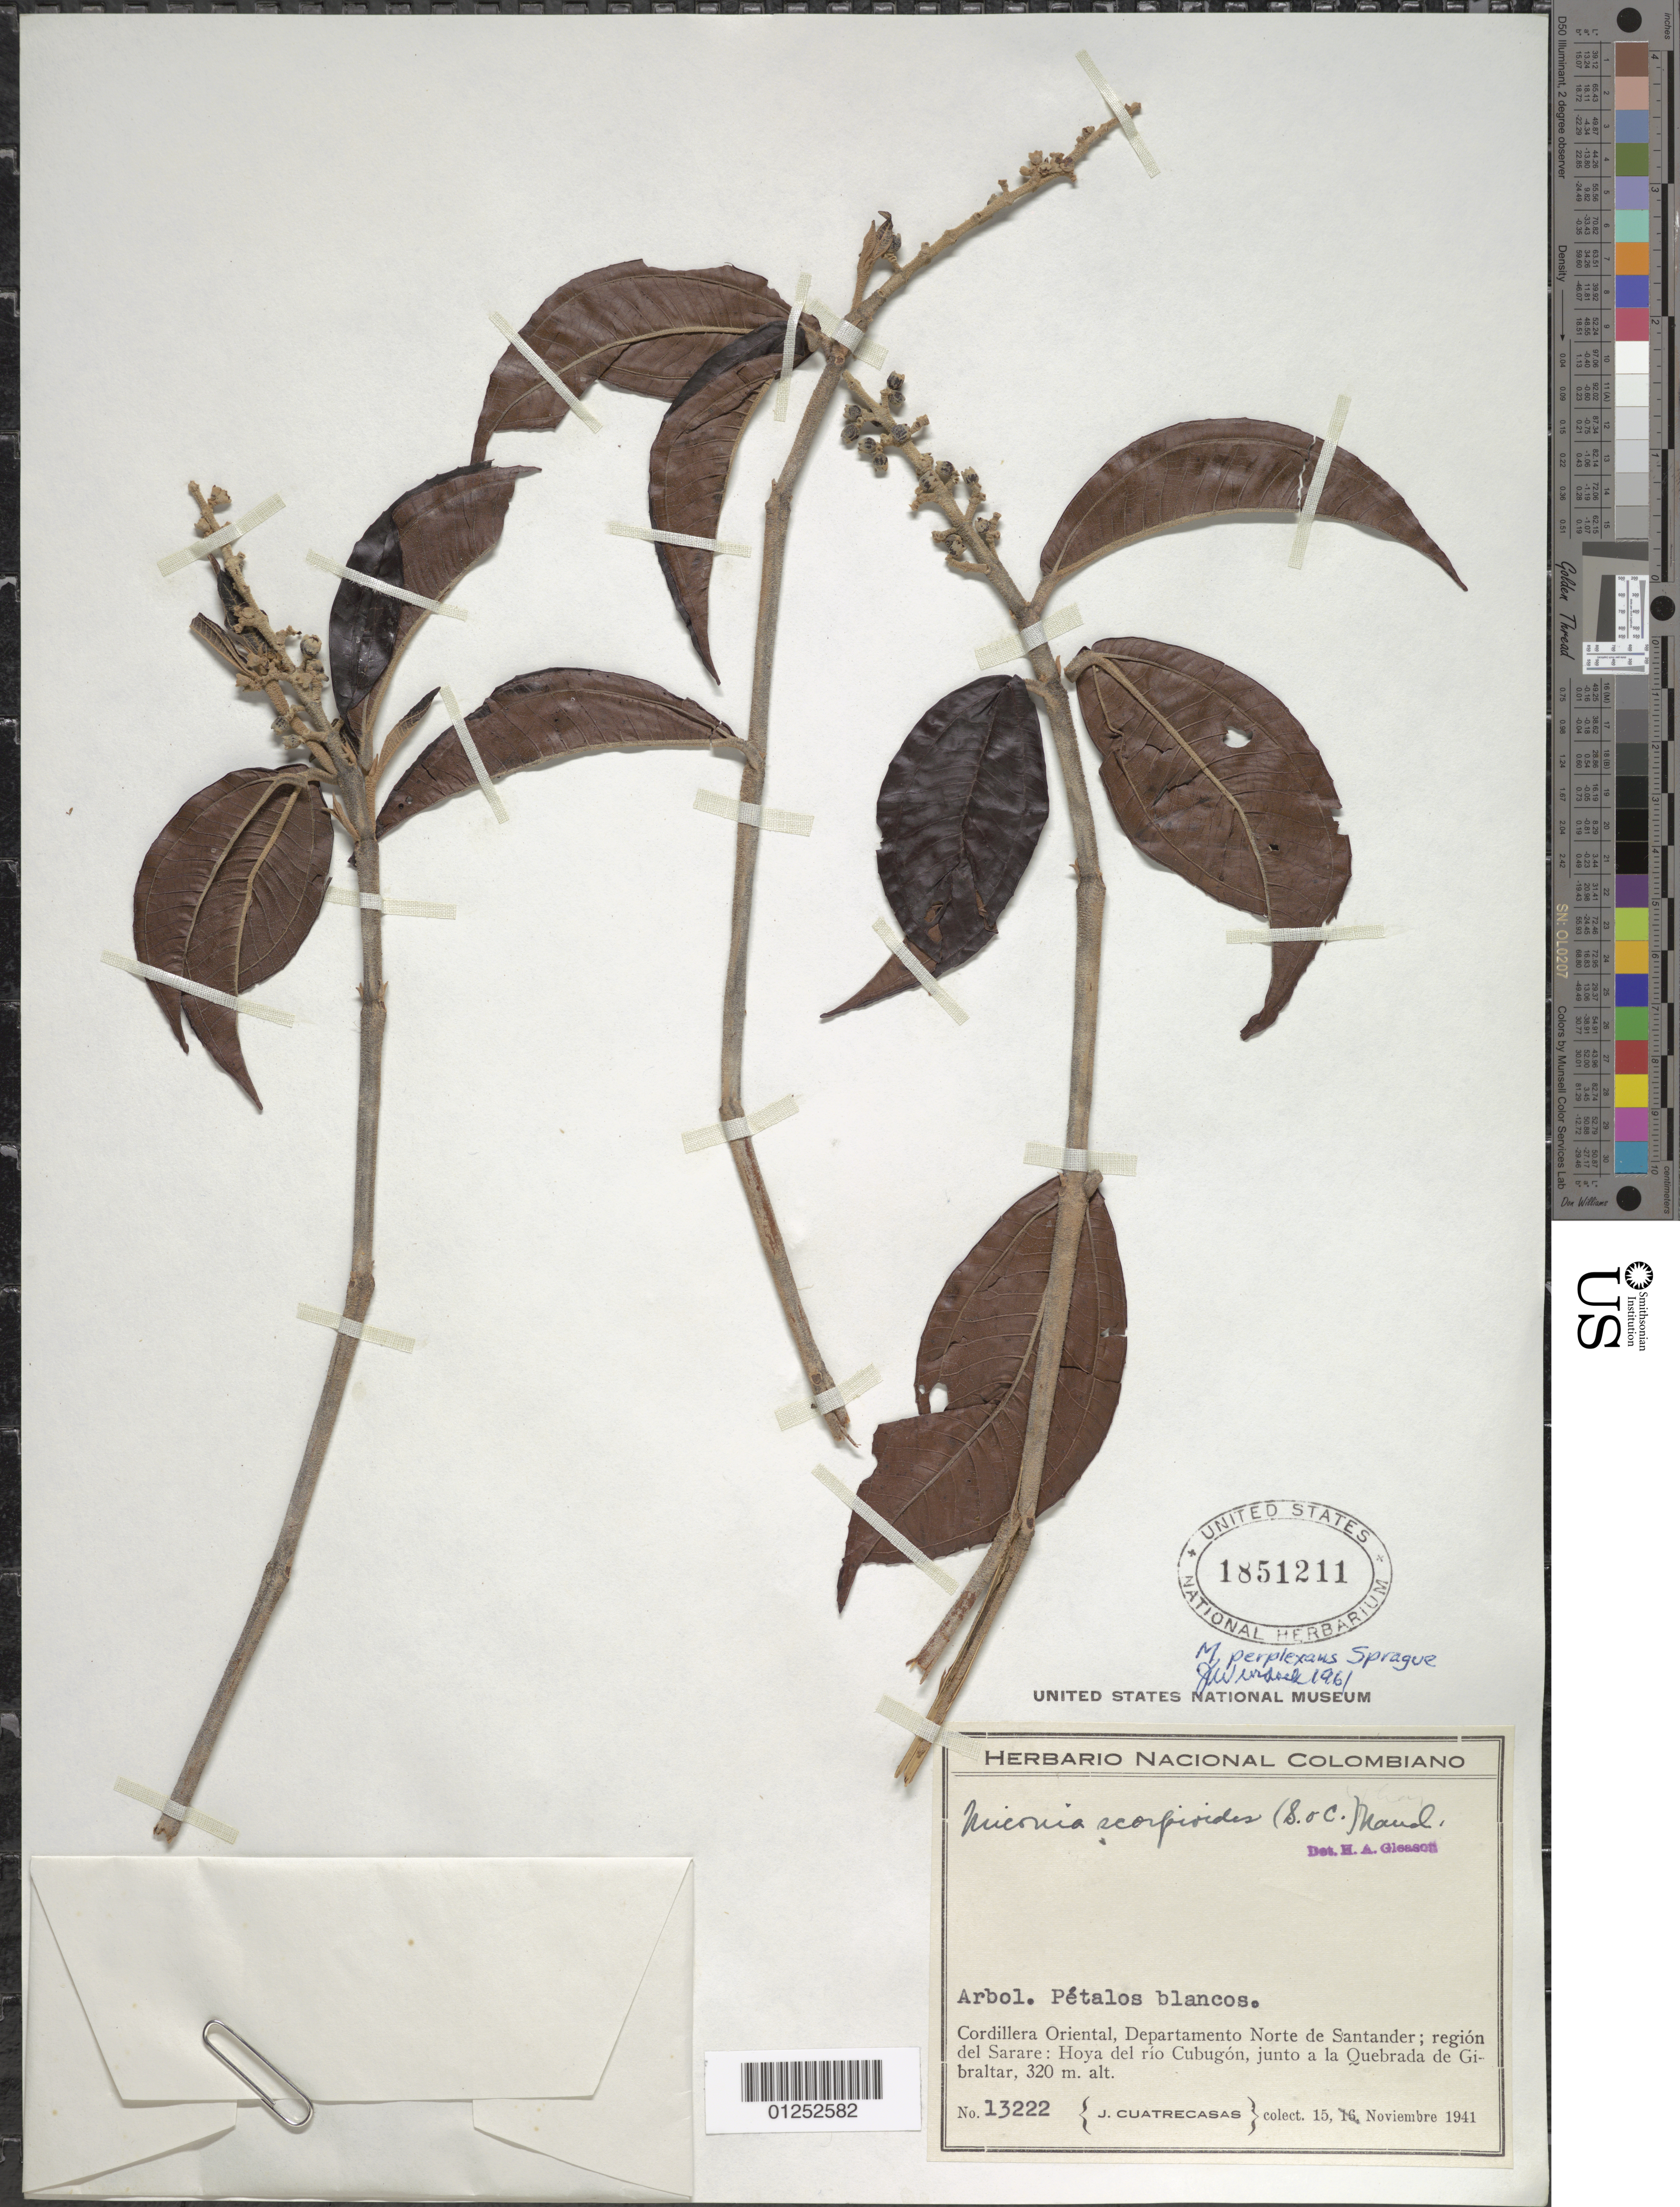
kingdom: Plantae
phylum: Tracheophyta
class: Magnoliopsida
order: Myrtales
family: Melastomataceae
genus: Miconia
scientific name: Miconia multispicata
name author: Naudin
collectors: J. Cuatrecasas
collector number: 13222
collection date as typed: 15 Nov 1941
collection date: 1941-11-15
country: Colombia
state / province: Norte de Santander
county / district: Sarare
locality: Cordillera Oriental; Hoya del rio Cubugon, junto a la Quebrada de Gibraltar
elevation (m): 320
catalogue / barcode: US 1851211